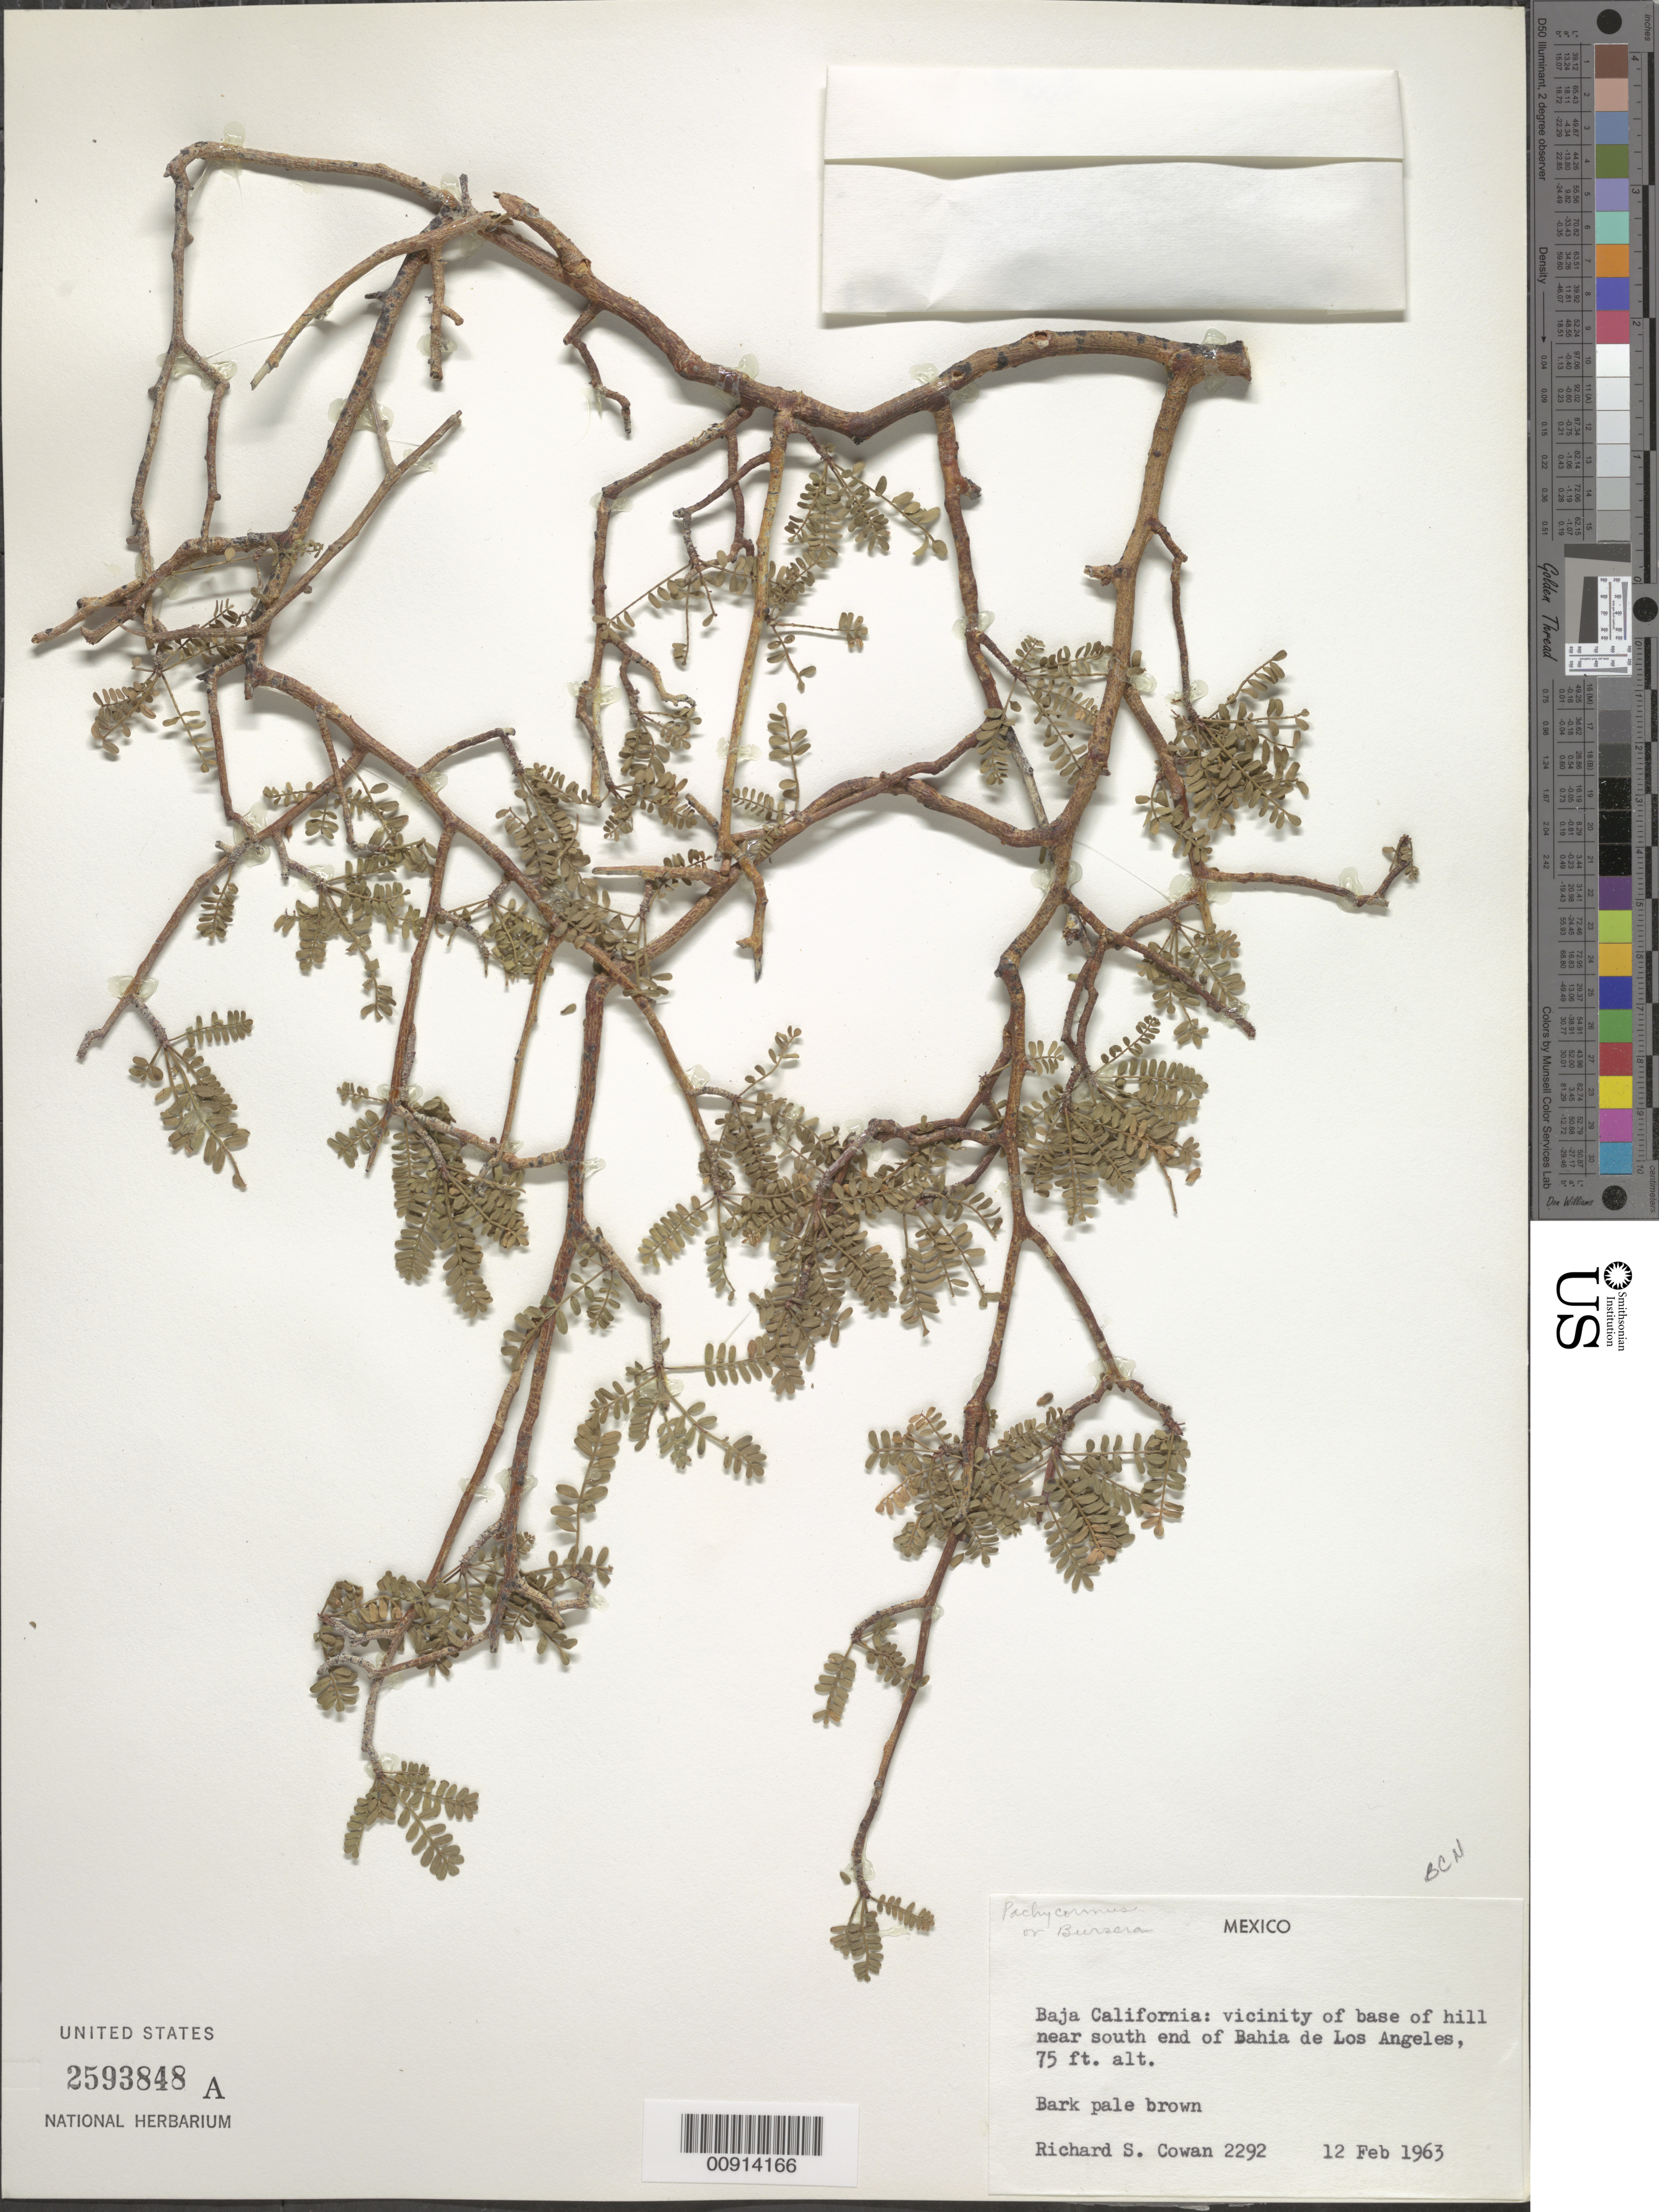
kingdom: Plantae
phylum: Tracheophyta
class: Magnoliopsida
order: Sapindales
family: Burseraceae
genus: Bursera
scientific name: Bursera sp.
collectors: R. S. Cowan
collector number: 2292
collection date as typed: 12 Feb 1963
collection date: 1963-02-12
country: Mexico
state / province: Baja California Norte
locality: Baja California: Vicinity of base of hill near south end of Bahía de los Angeles.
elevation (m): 23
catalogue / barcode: US 2593848A